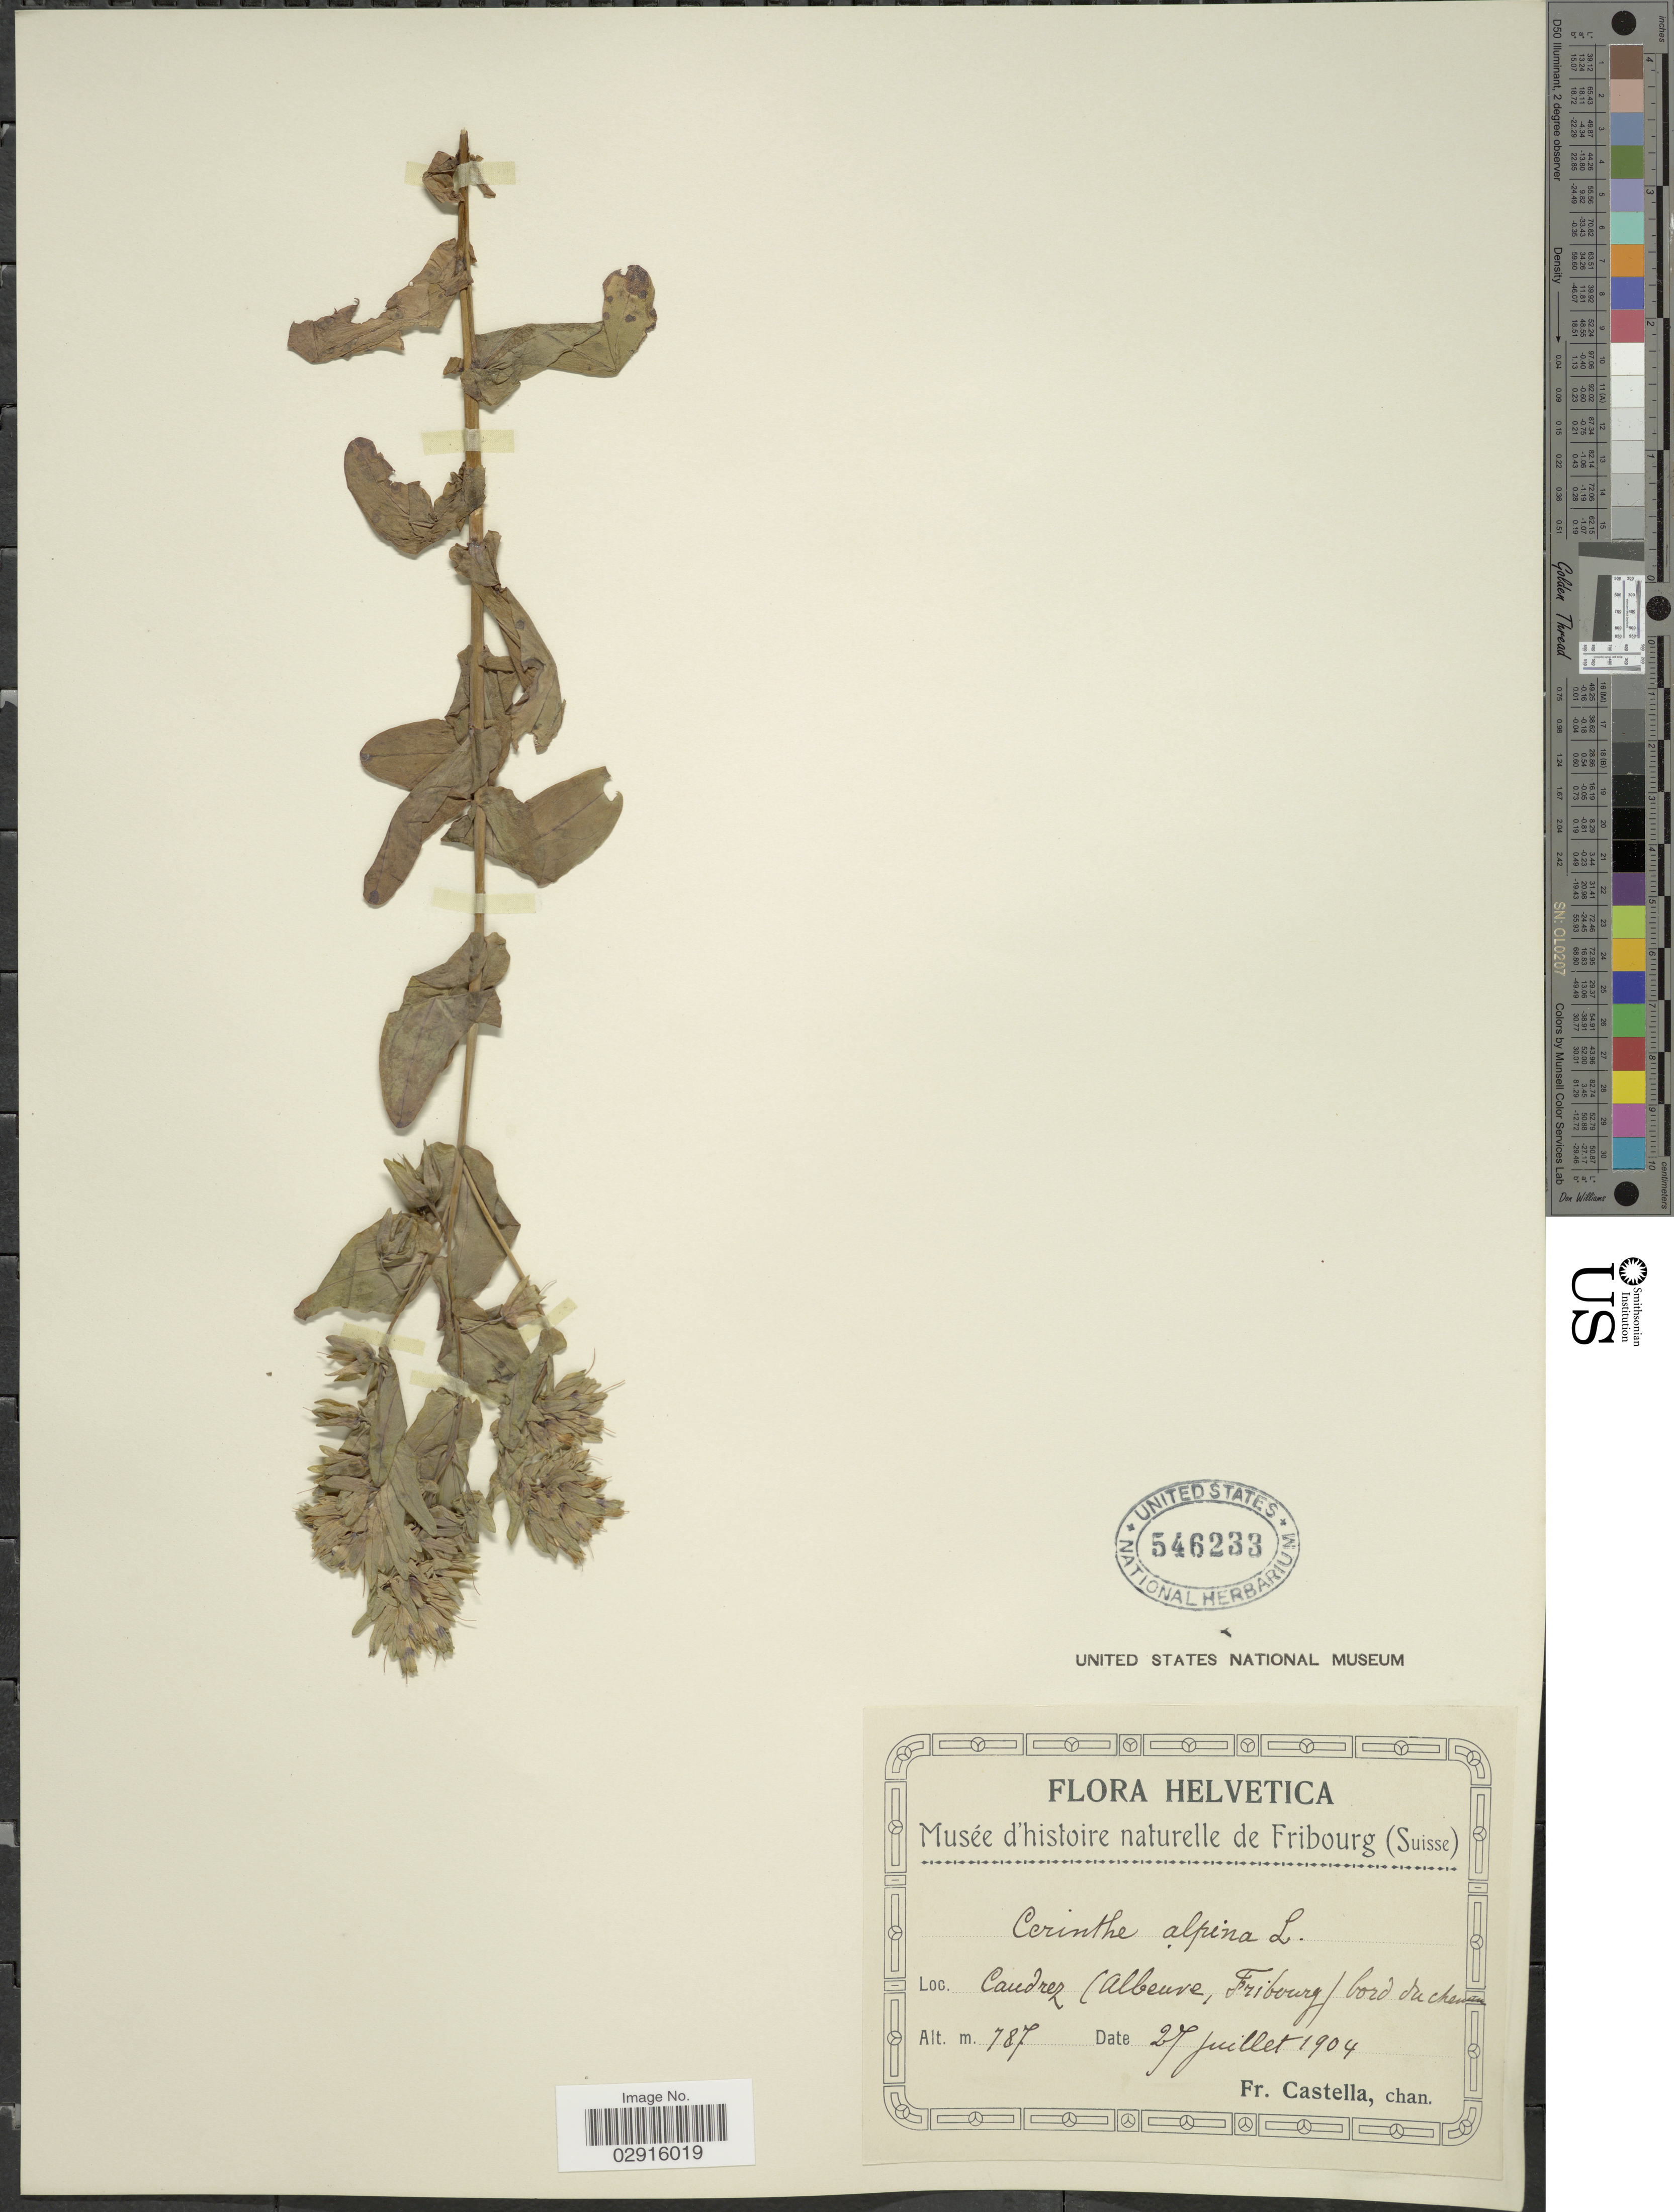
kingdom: Plantae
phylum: Tracheophyta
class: Magnoliopsida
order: Boraginales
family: Boraginaceae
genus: Cerinthe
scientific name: Cerinthe alpina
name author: Kit.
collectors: Fr. Castella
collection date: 1904-07-27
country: Switzerland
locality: Caudrez (Albeuve, Fribourg/bord du chemin).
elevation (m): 787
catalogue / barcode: US 546233